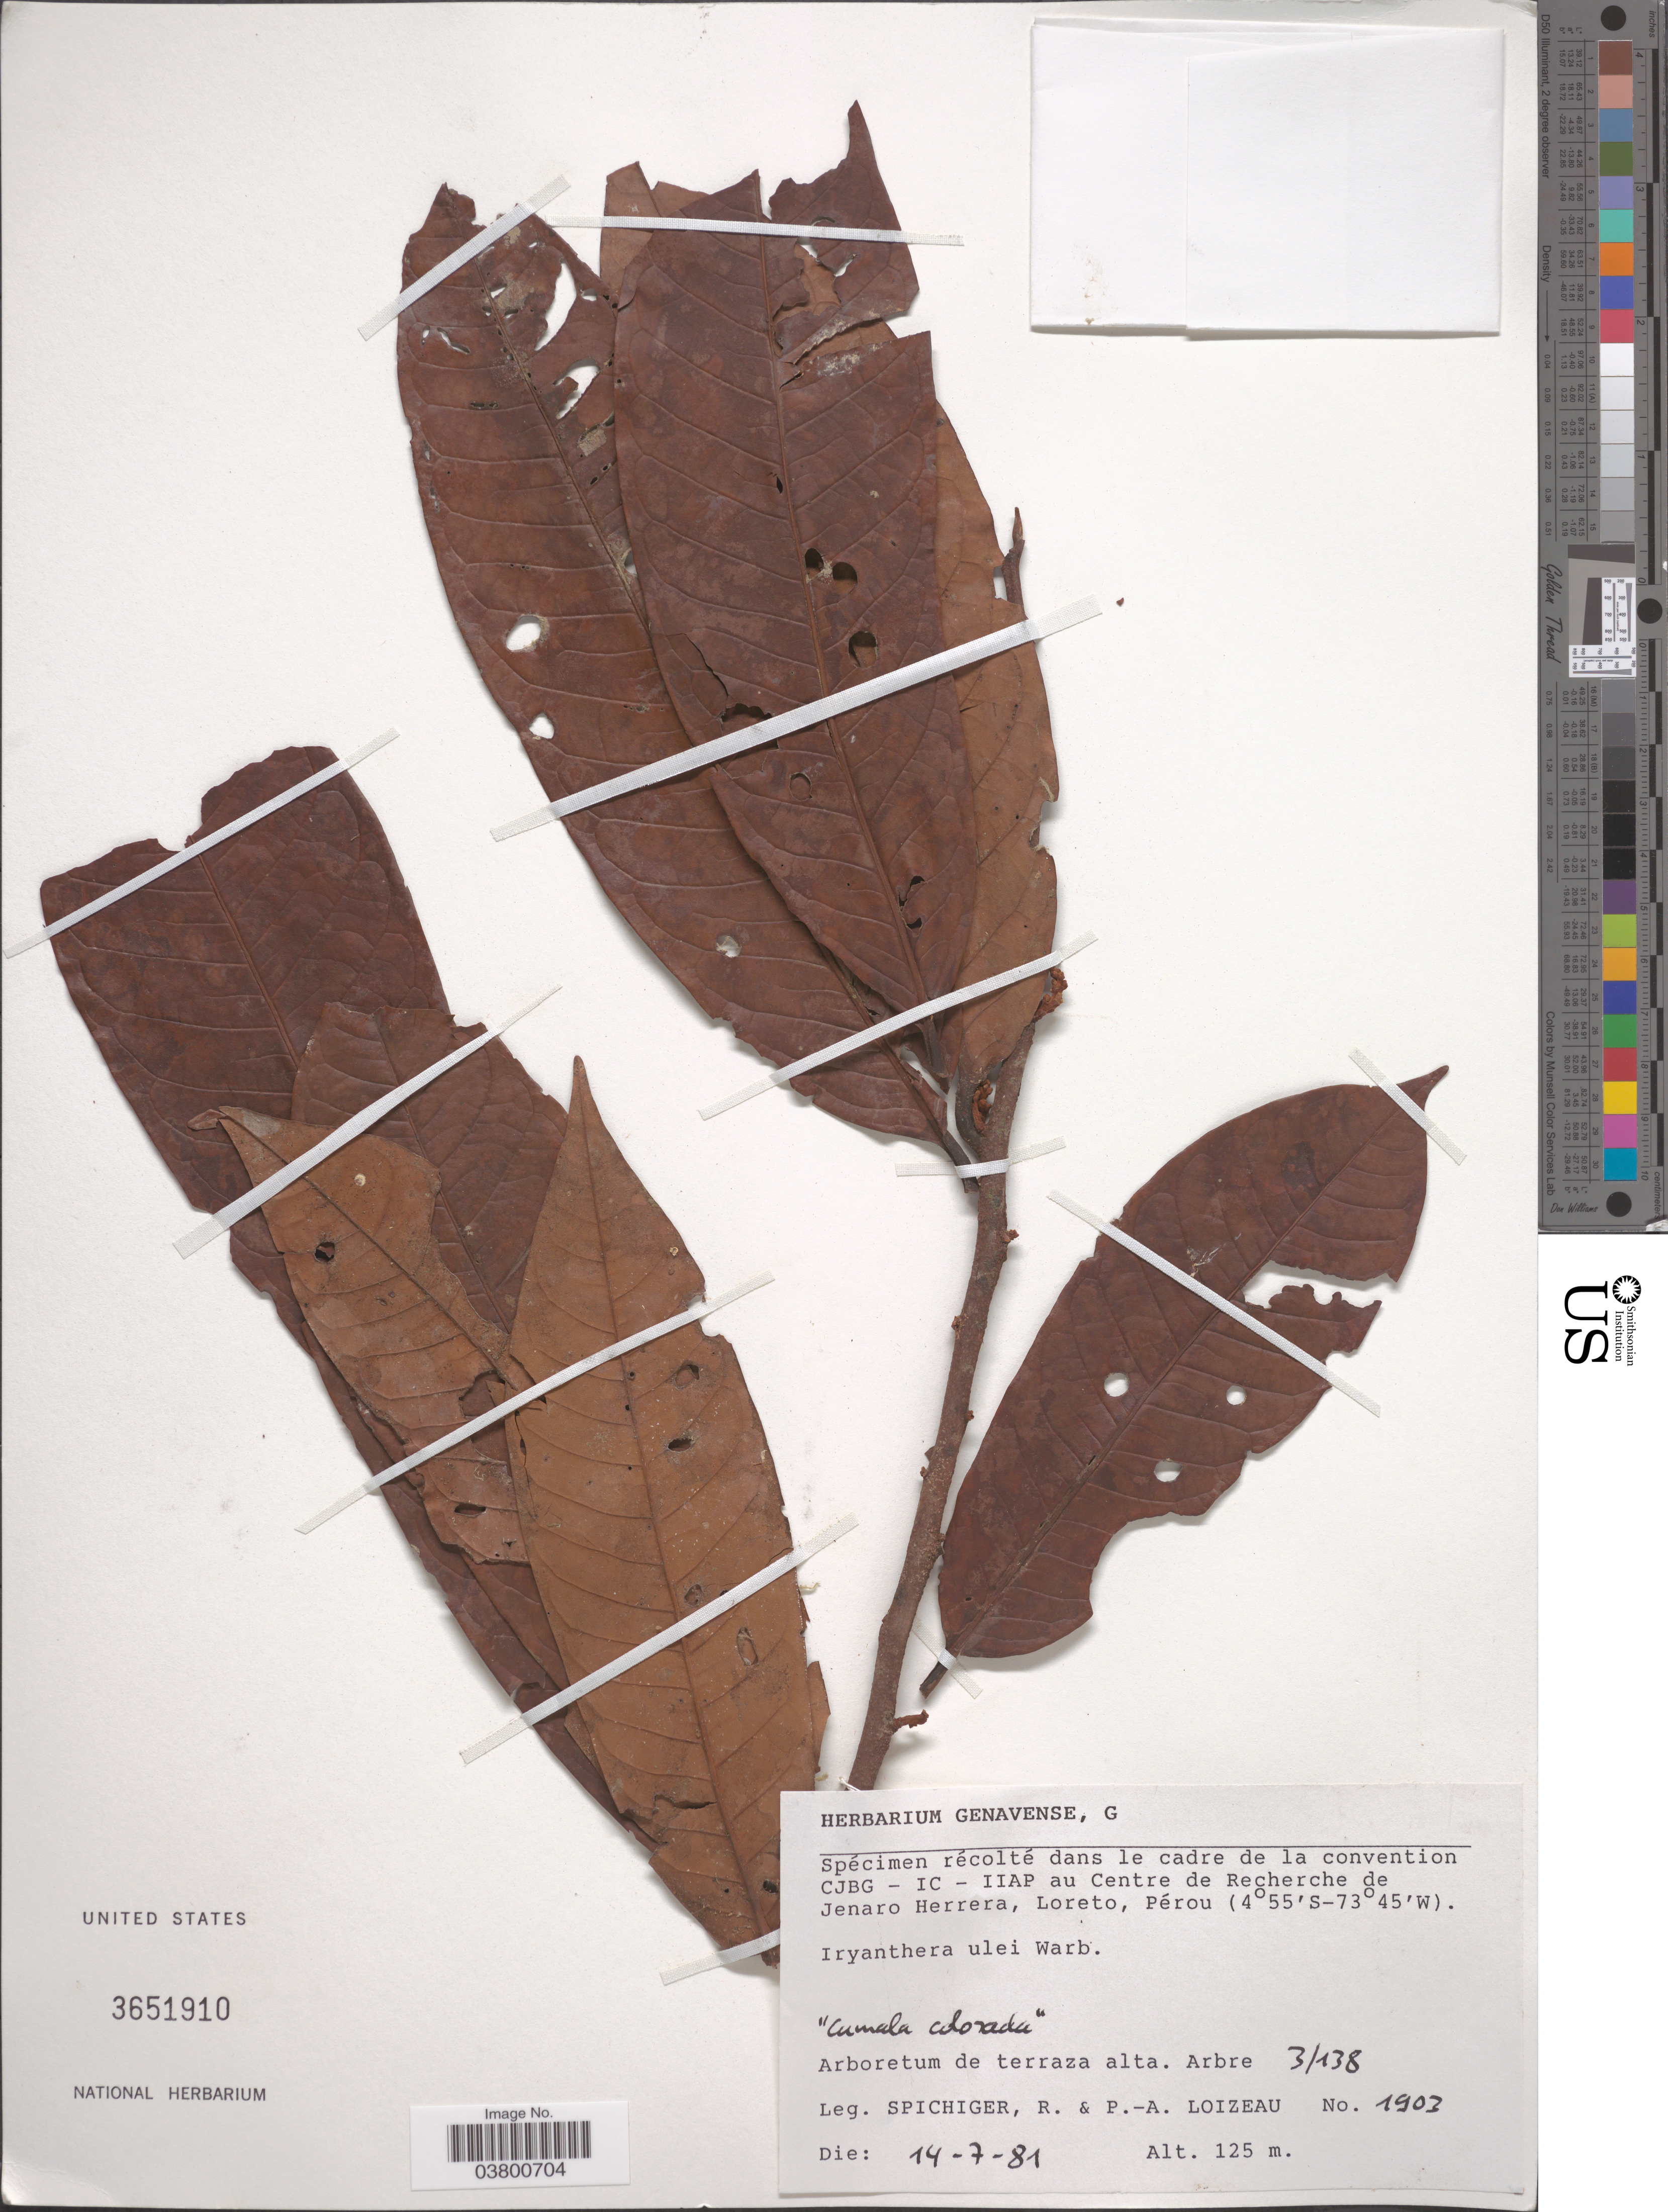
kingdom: Plantae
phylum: Tracheophyta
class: Magnoliopsida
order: Magnoliales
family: Myristicaceae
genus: Iryanthera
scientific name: Iryanthera ulei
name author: Warb.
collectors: R. Spichiger & P. Loizeau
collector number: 1903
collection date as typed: Transcribed d/m/y: 14/7/81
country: Peru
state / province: Loreto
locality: Centre de Recherche de Jenaro Herrera, Loreto, Pérou. Arboretum de terraza alta. Arbre 3/138.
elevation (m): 125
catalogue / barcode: US 3651910